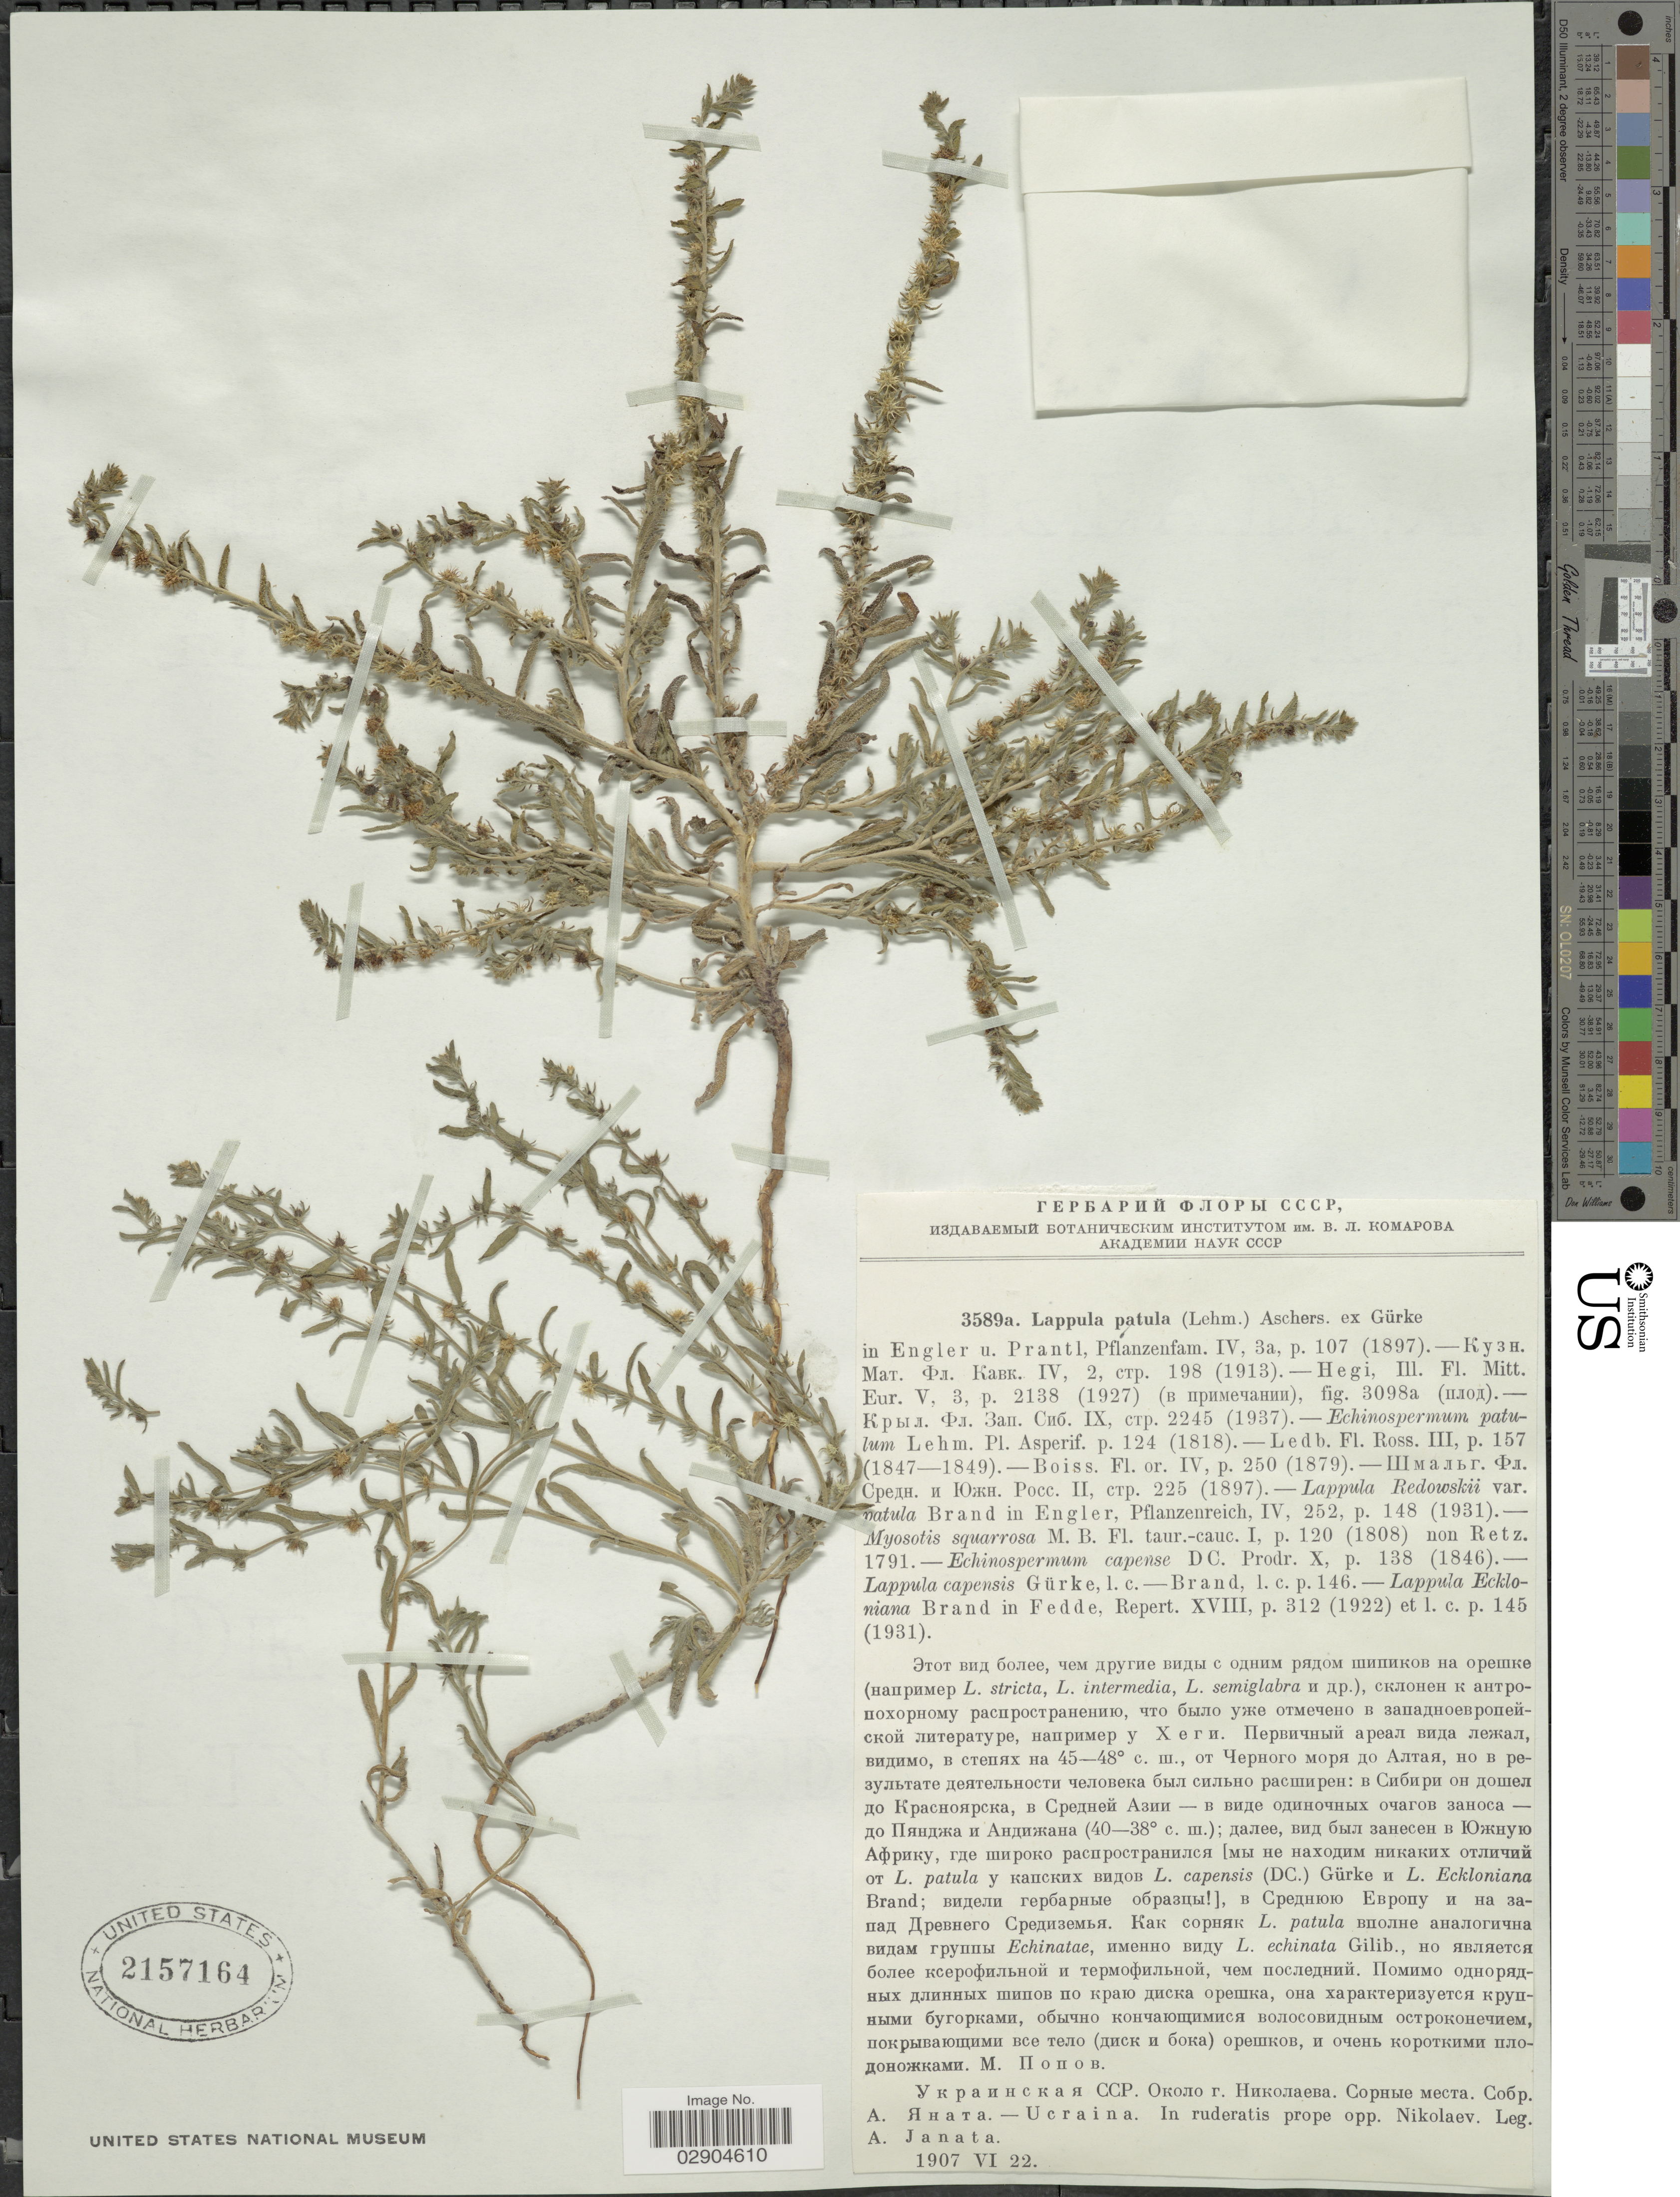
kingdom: Plantae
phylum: Tracheophyta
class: Magnoliopsida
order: Boraginales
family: Boraginaceae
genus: Lappula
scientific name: Lappula marginata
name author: (M. Bieb.) Gürke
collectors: A. Janata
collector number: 3589a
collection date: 1907-06-22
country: Ukraine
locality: In ruderatis prope opp. Nikolaev.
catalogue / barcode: US 2157164